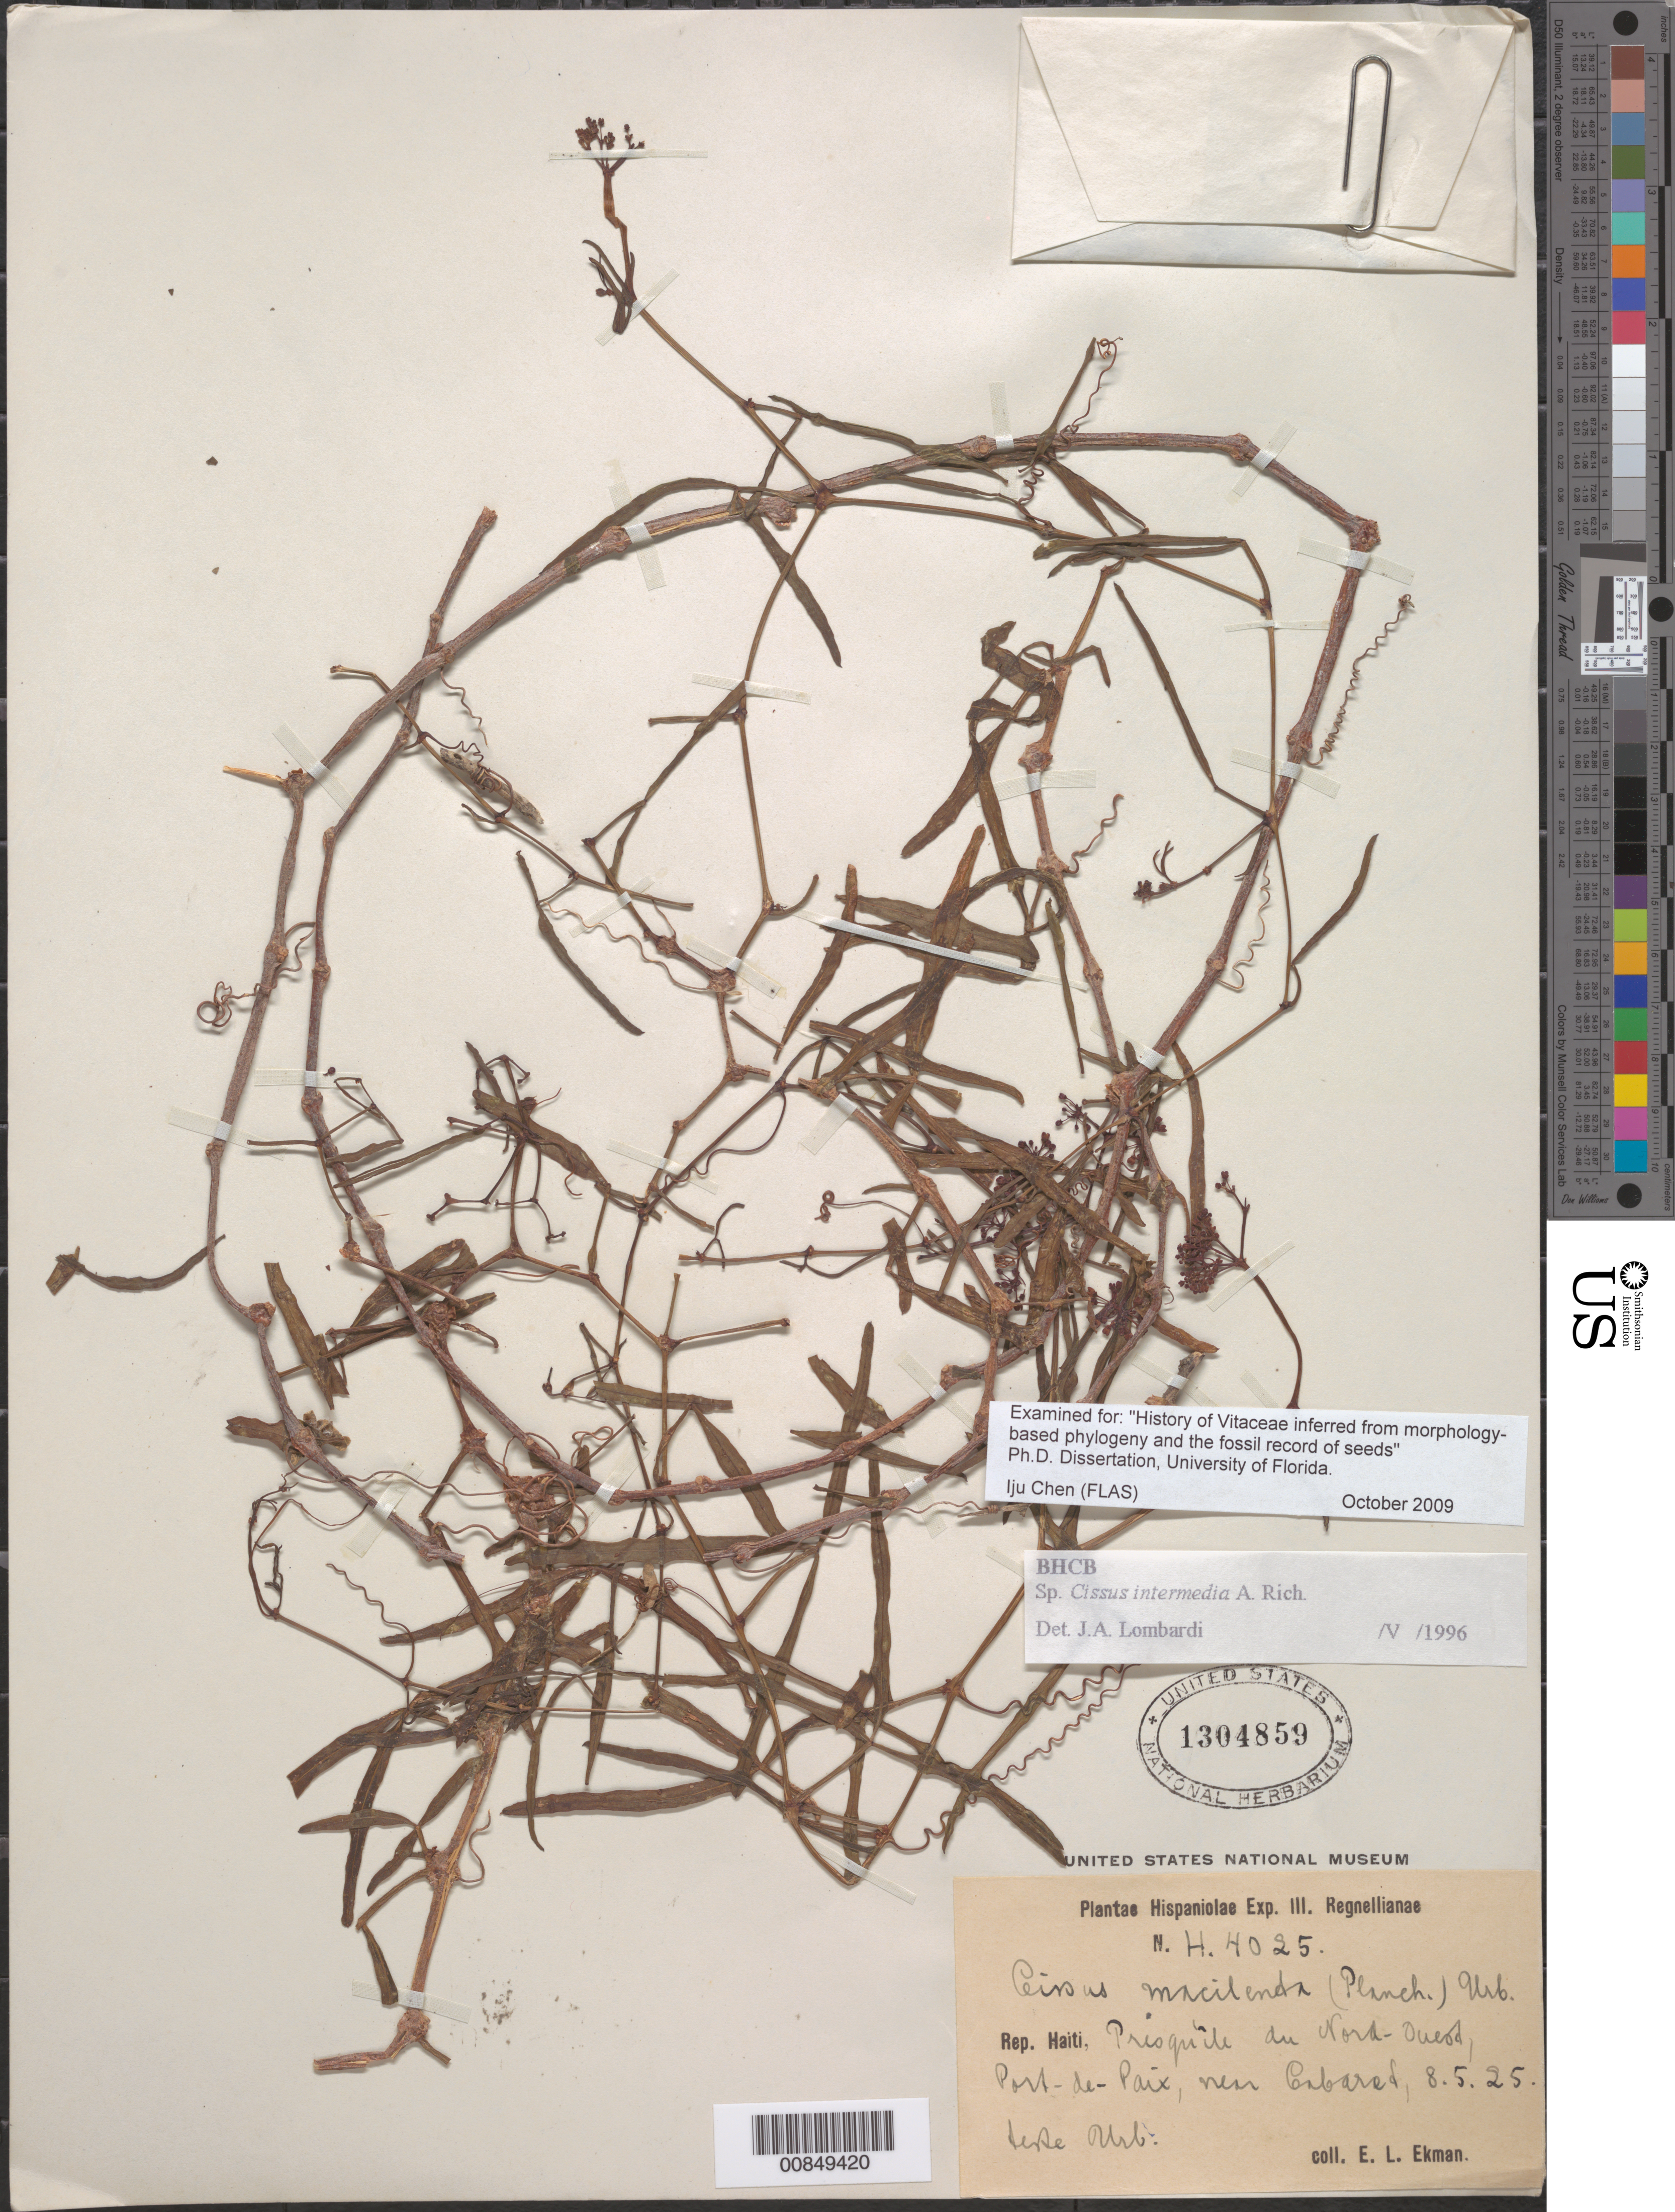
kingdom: Plantae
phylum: Tracheophyta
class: Magnoliopsida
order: Vitales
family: Vitaceae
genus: Cissus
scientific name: Cissus intermedia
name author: A. Rich.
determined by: Lombardi, Julio A.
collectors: E. L. Ekman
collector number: H 4025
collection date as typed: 08 May 1925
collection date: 1925-05-08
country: Haiti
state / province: Nord-Ouest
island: Hispaniola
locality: Port-de-Paix, near Cabaret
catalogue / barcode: US 1304859